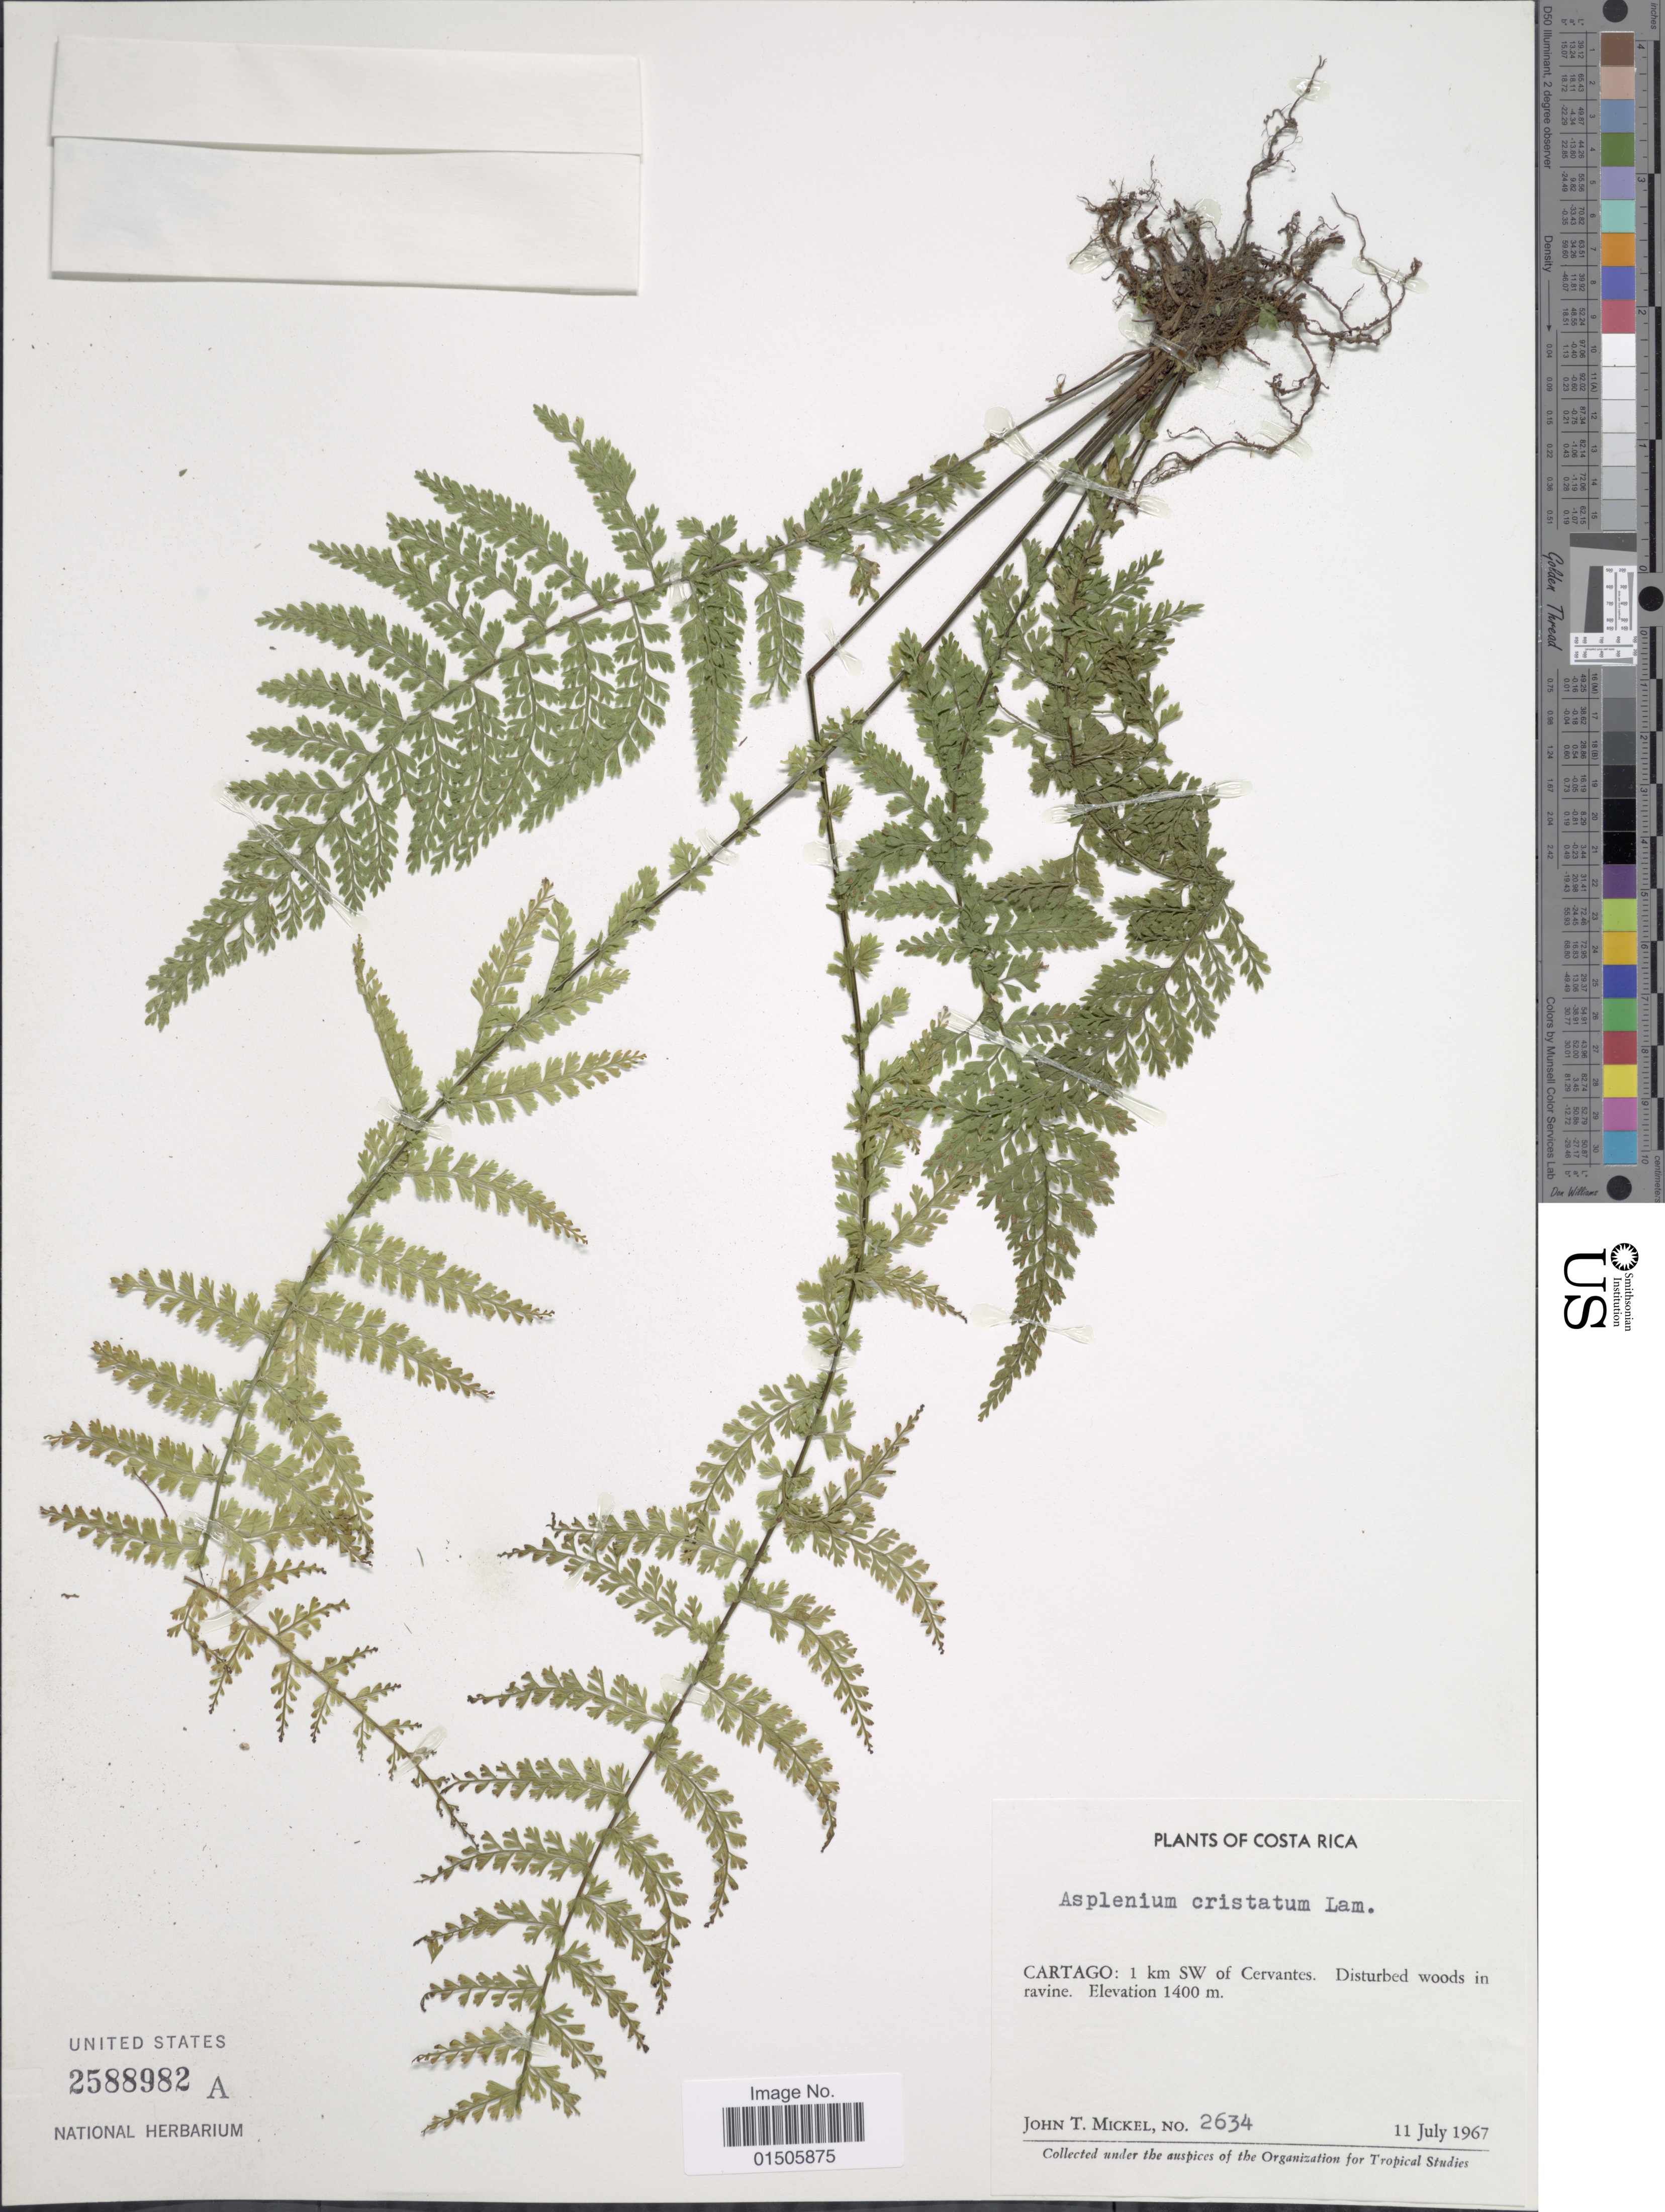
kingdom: Plantae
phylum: Tracheophyta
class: Polypodiopsida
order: Polypodiales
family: Aspleniaceae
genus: Asplenium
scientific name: Asplenium cristatum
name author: Lam.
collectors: J. T. Mickel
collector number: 2634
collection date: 1967-07-11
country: Costa Rica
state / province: Cartago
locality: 1 km SW of Cervantes. Disturbed woods in ravine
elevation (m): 1400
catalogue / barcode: US 2588982A